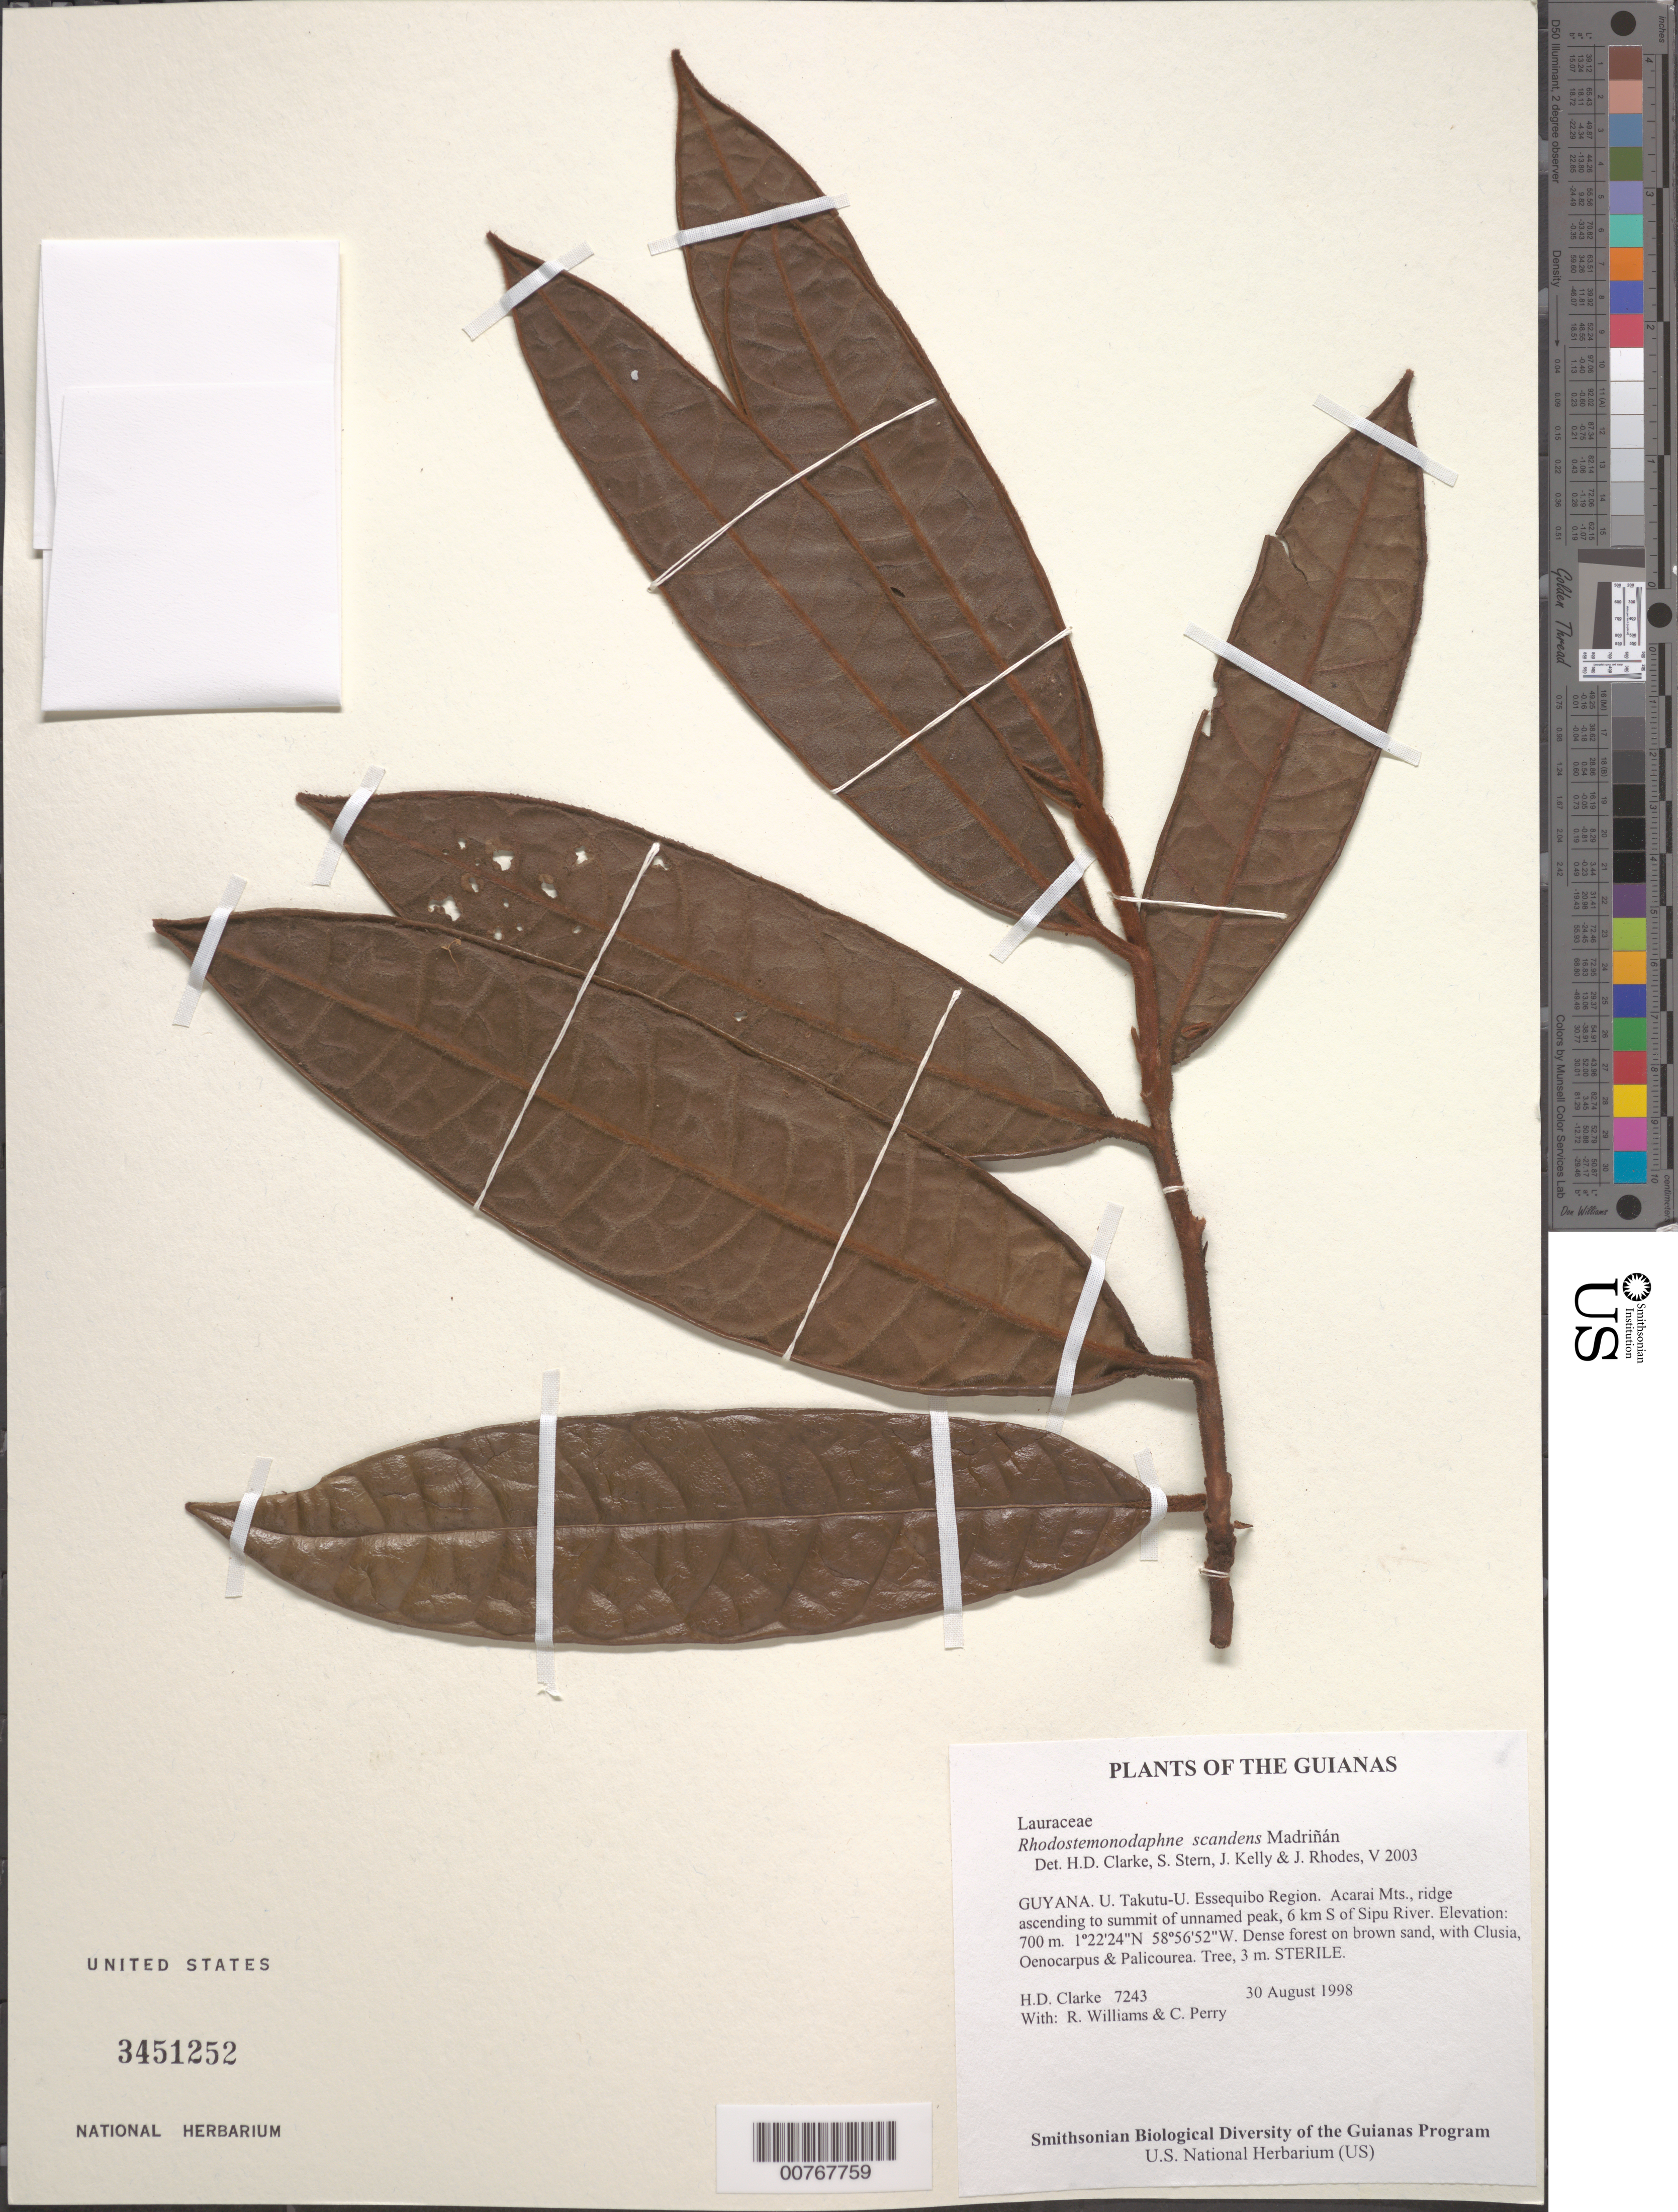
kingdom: Plantae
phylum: Tracheophyta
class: Magnoliopsida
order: Laurales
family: Lauraceae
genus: Rhodostemonodaphne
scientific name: Rhodostemonodaphne scandens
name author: Madriñán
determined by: Clarke, H. D.; Rhodes, J.; Stern, S. R.; Kelly, J.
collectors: H. D. Clarke, R. Williams & C. Perry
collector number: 7243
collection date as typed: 30 August 1998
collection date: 1998-08-30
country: Guyana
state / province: U. Takutu-U. Essequibo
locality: Acarai Mts., ridge ascending to summit of unnamed peak, 6 km S of Sipu River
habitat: Dense forest on brown sand, with Clusia, Oenocarpus & Palicourea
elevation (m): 700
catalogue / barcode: US 3451252